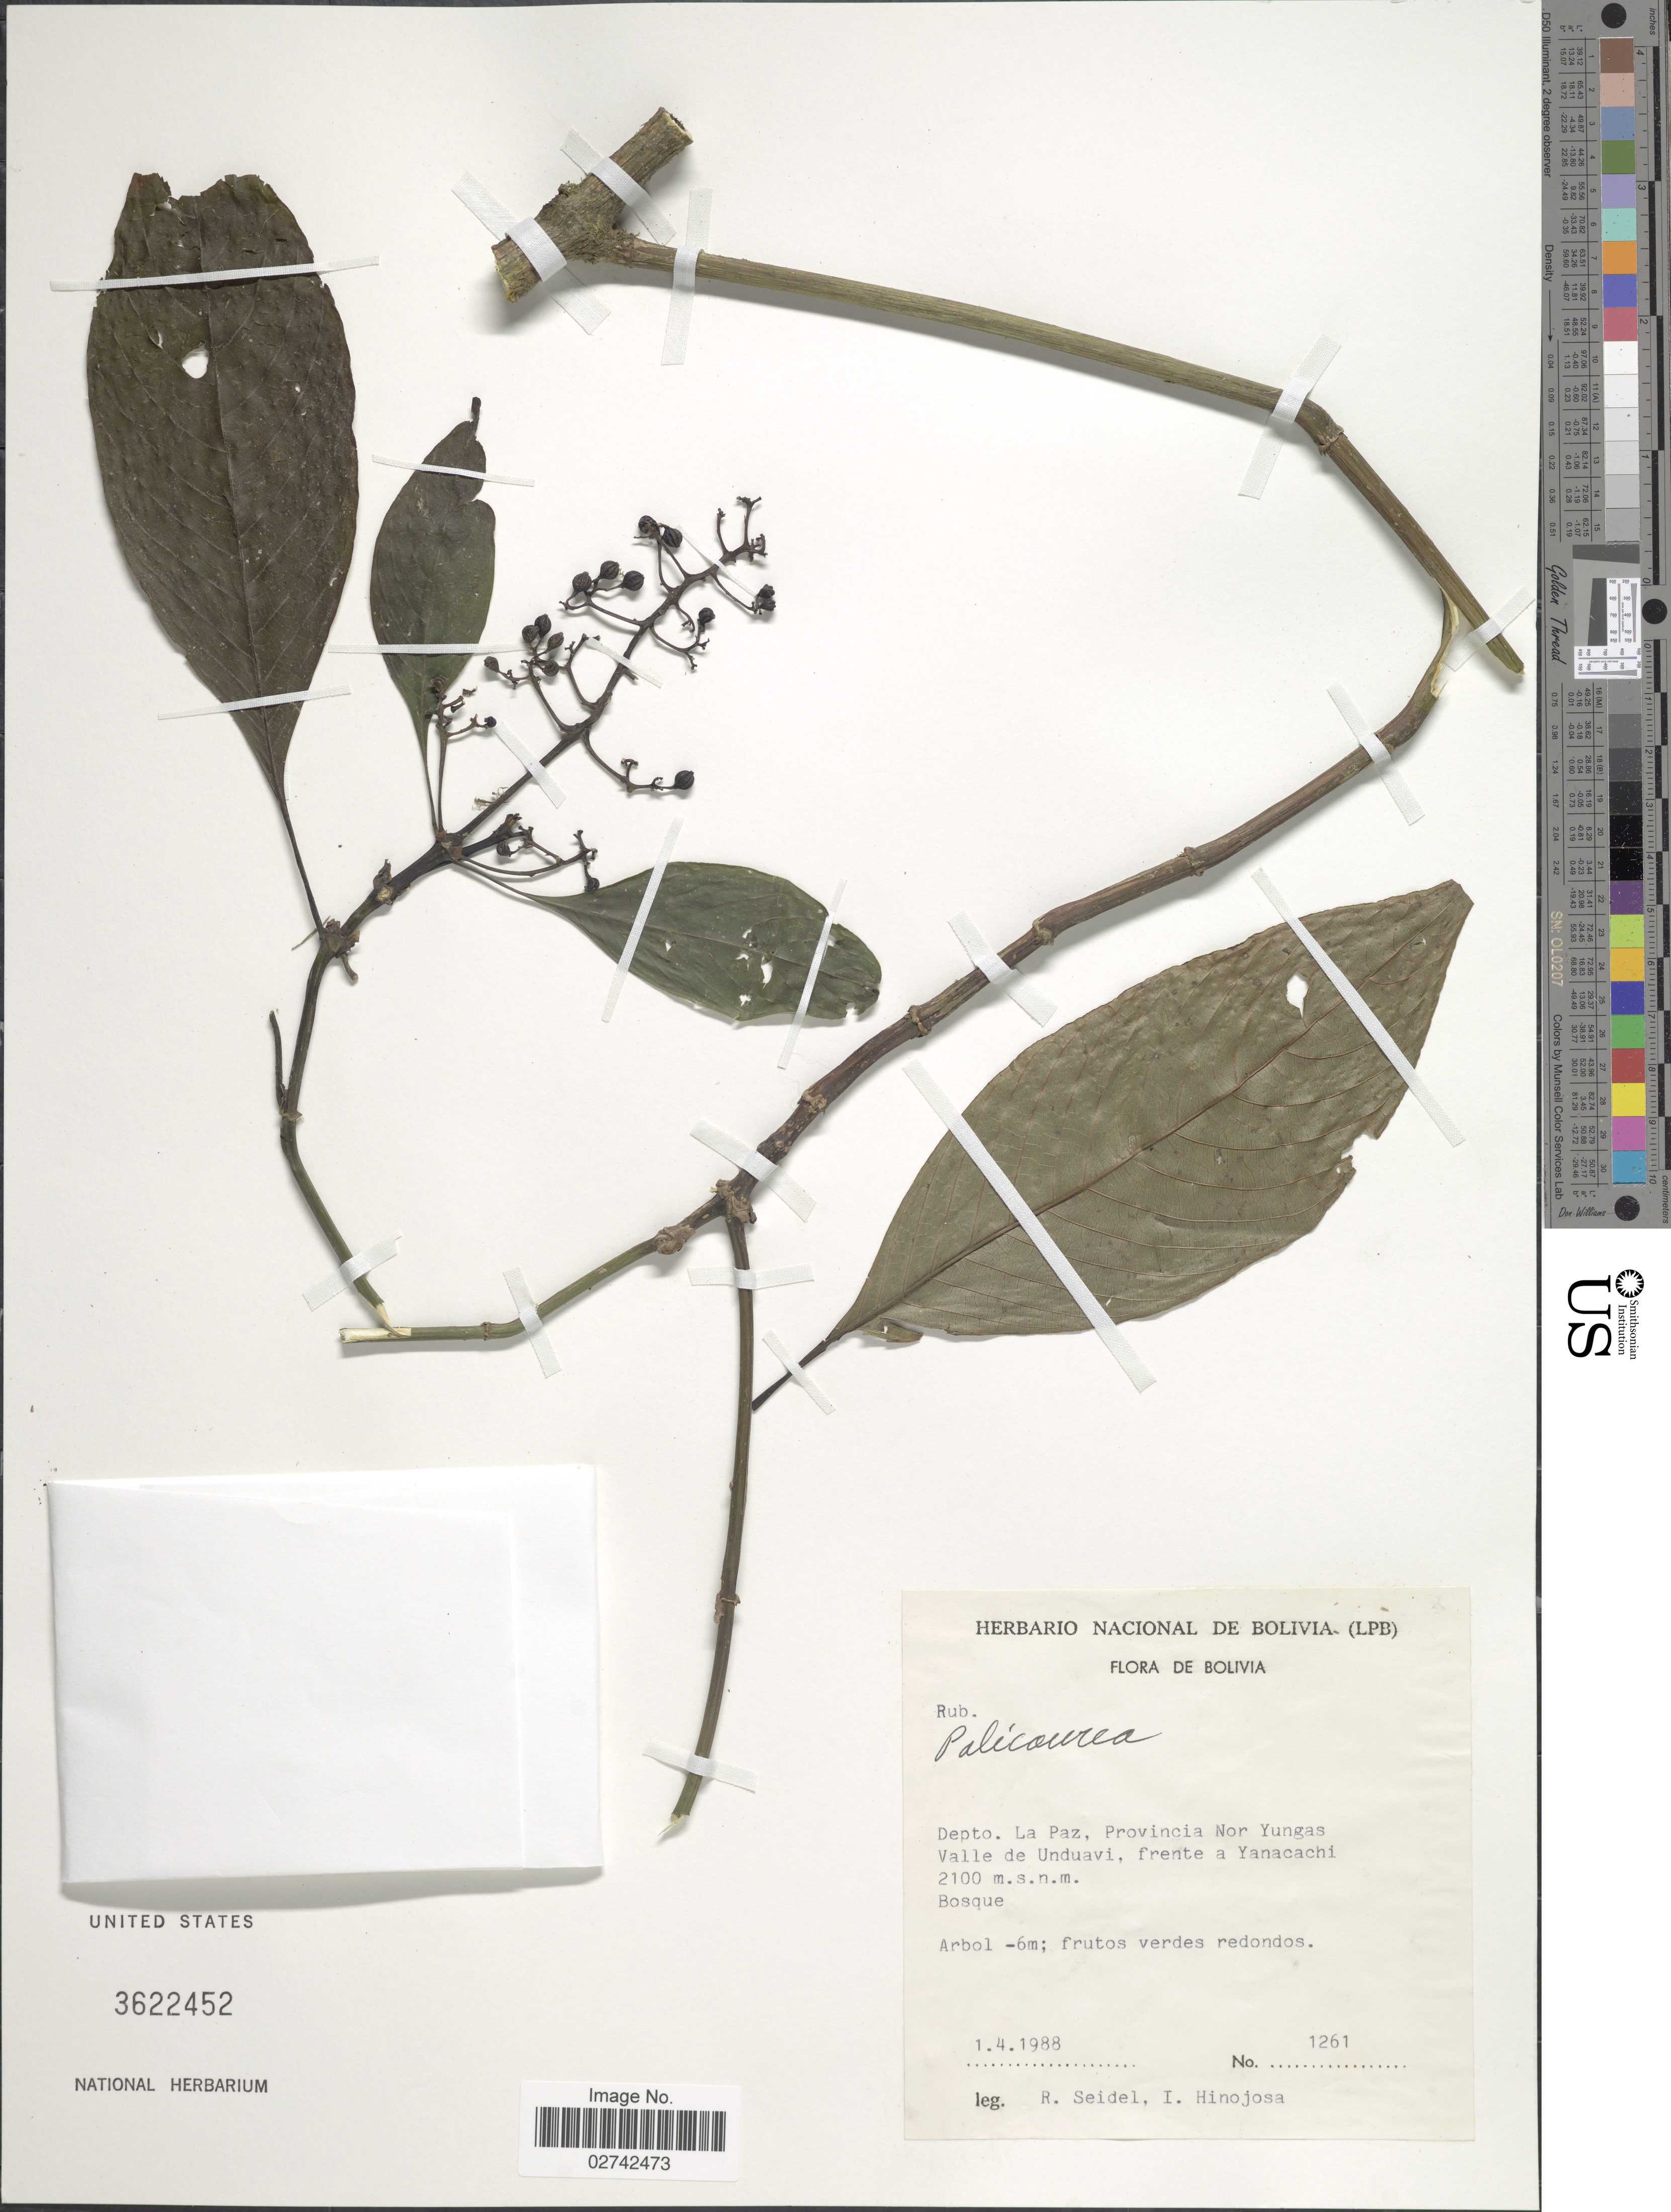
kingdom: Plantae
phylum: Tracheophyta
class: Magnoliopsida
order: Gentianales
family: Rubiaceae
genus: Palicourea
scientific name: Palicourea sp.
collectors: R. Seidel & I. Hinojosa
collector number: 1261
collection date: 1988-04-01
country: Bolivia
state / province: La Paz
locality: Depto. La Paz, Provincia Nor Yungas, Valle de Unduavi, frente a Yanacachi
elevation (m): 2100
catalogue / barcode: US 3622452